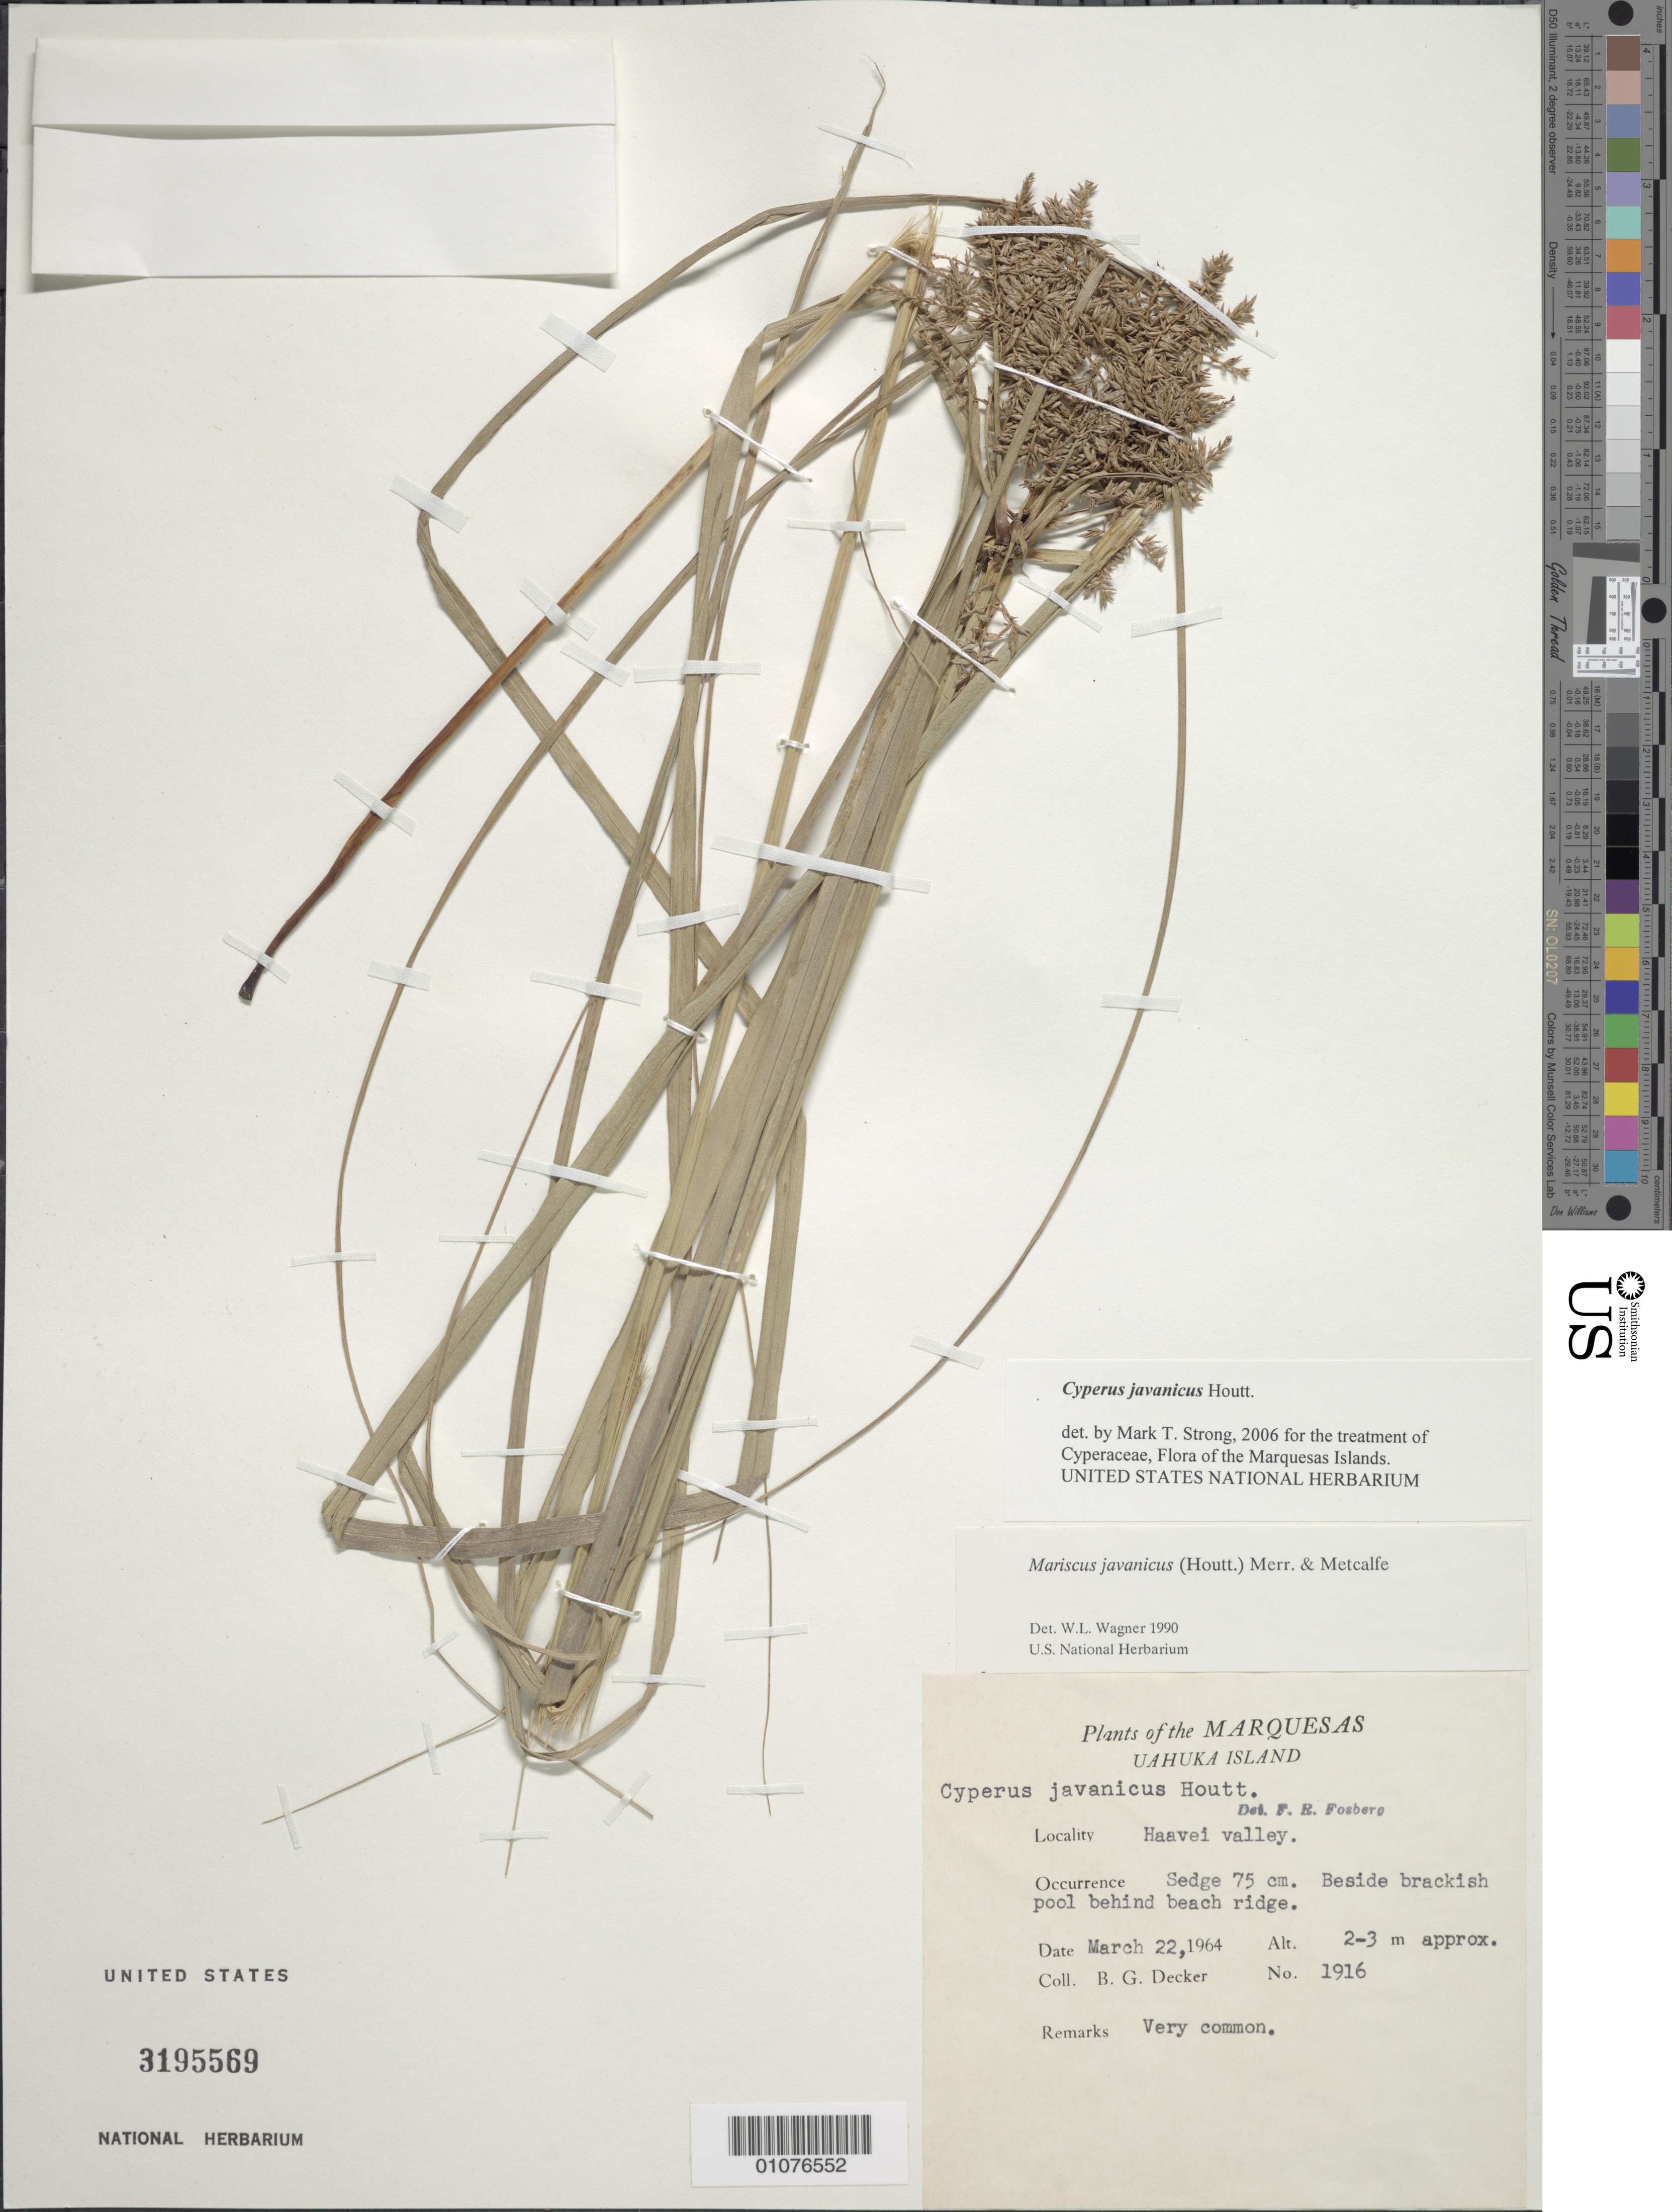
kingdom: Plantae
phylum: Tracheophyta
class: Liliopsida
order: Poales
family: Cyperaceae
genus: Cyperus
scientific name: Cyperus javanicus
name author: Houtt.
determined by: Strong, M. T., (US), Smithsonian Institution - National Museum of Natural History (UNITED STATES)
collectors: B. G. Decker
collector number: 1916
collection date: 1964-03-22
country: French Polynesia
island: Ua Huka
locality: Haavei Valley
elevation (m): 2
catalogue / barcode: US 3195569